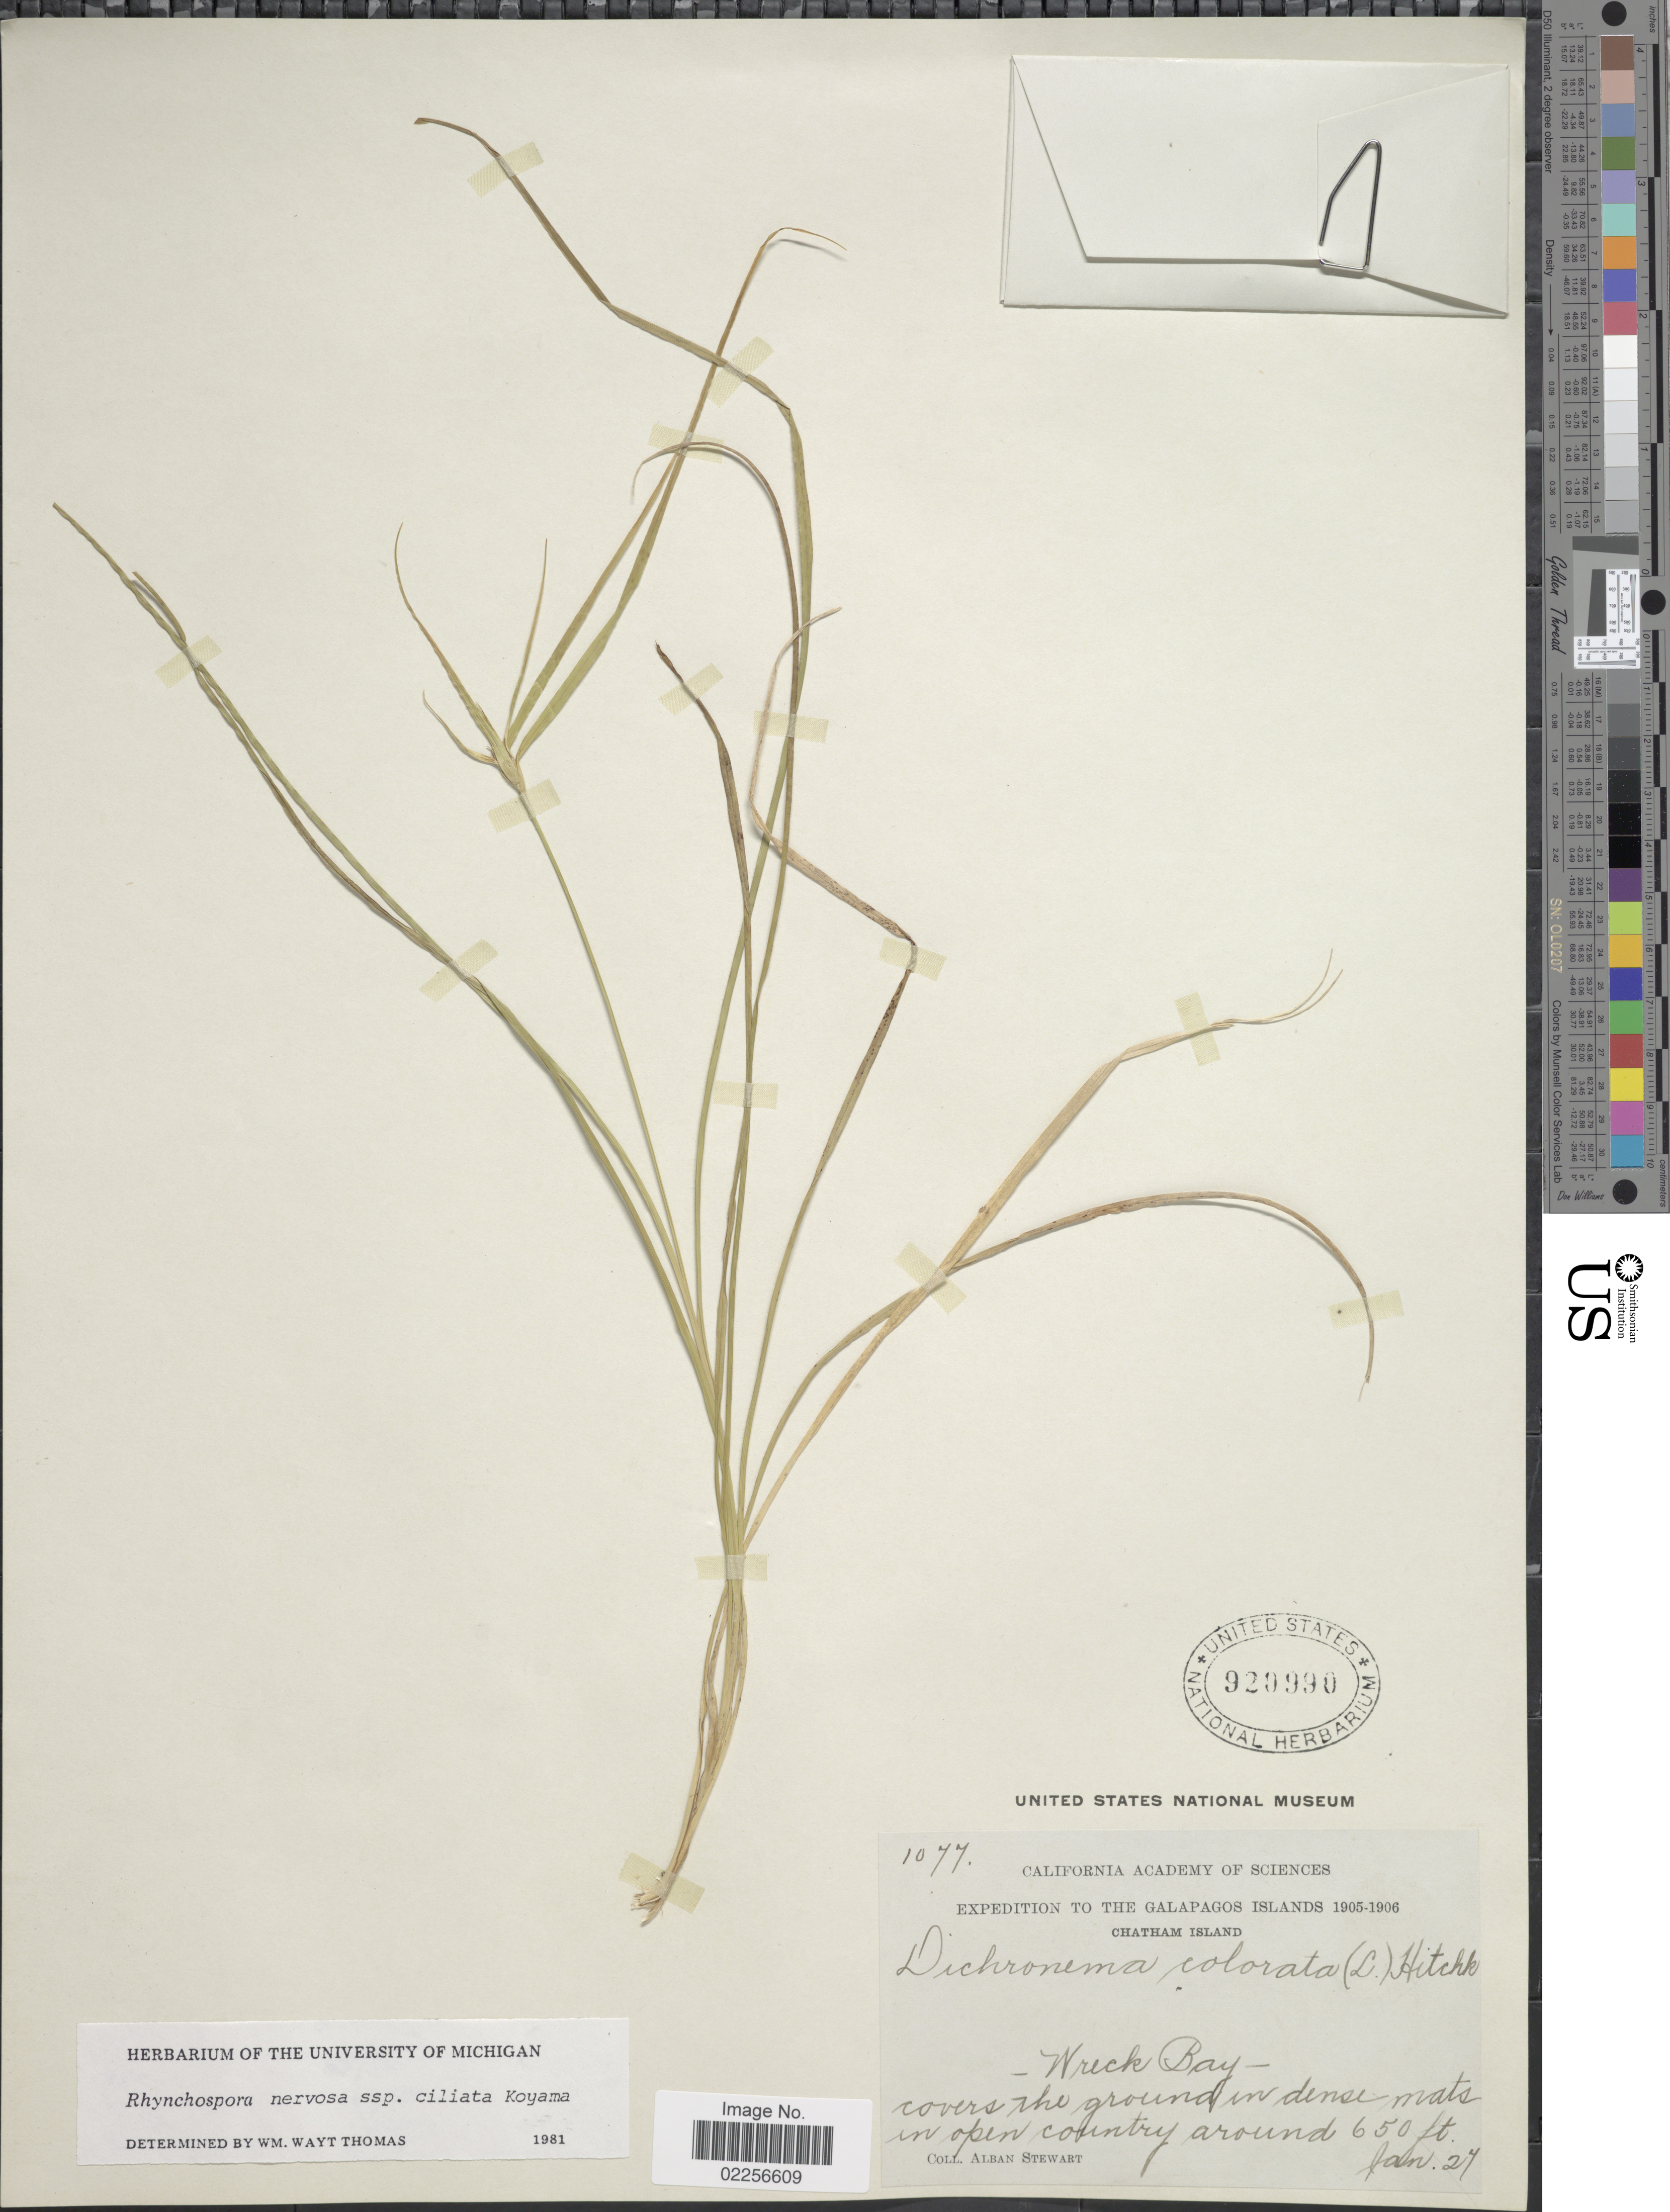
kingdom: Plantae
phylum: Tracheophyta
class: Liliopsida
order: Poales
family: Cyperaceae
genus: Rhynchospora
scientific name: Rhynchospora ciliata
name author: (G. Mey.) Kük.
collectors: A. Stewart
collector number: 1077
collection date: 1905-01-27/1906-01-27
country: Ecuador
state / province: Colón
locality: Galapagos Islands, Chatham Island, Wreck Bay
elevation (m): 198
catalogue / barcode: US 920990